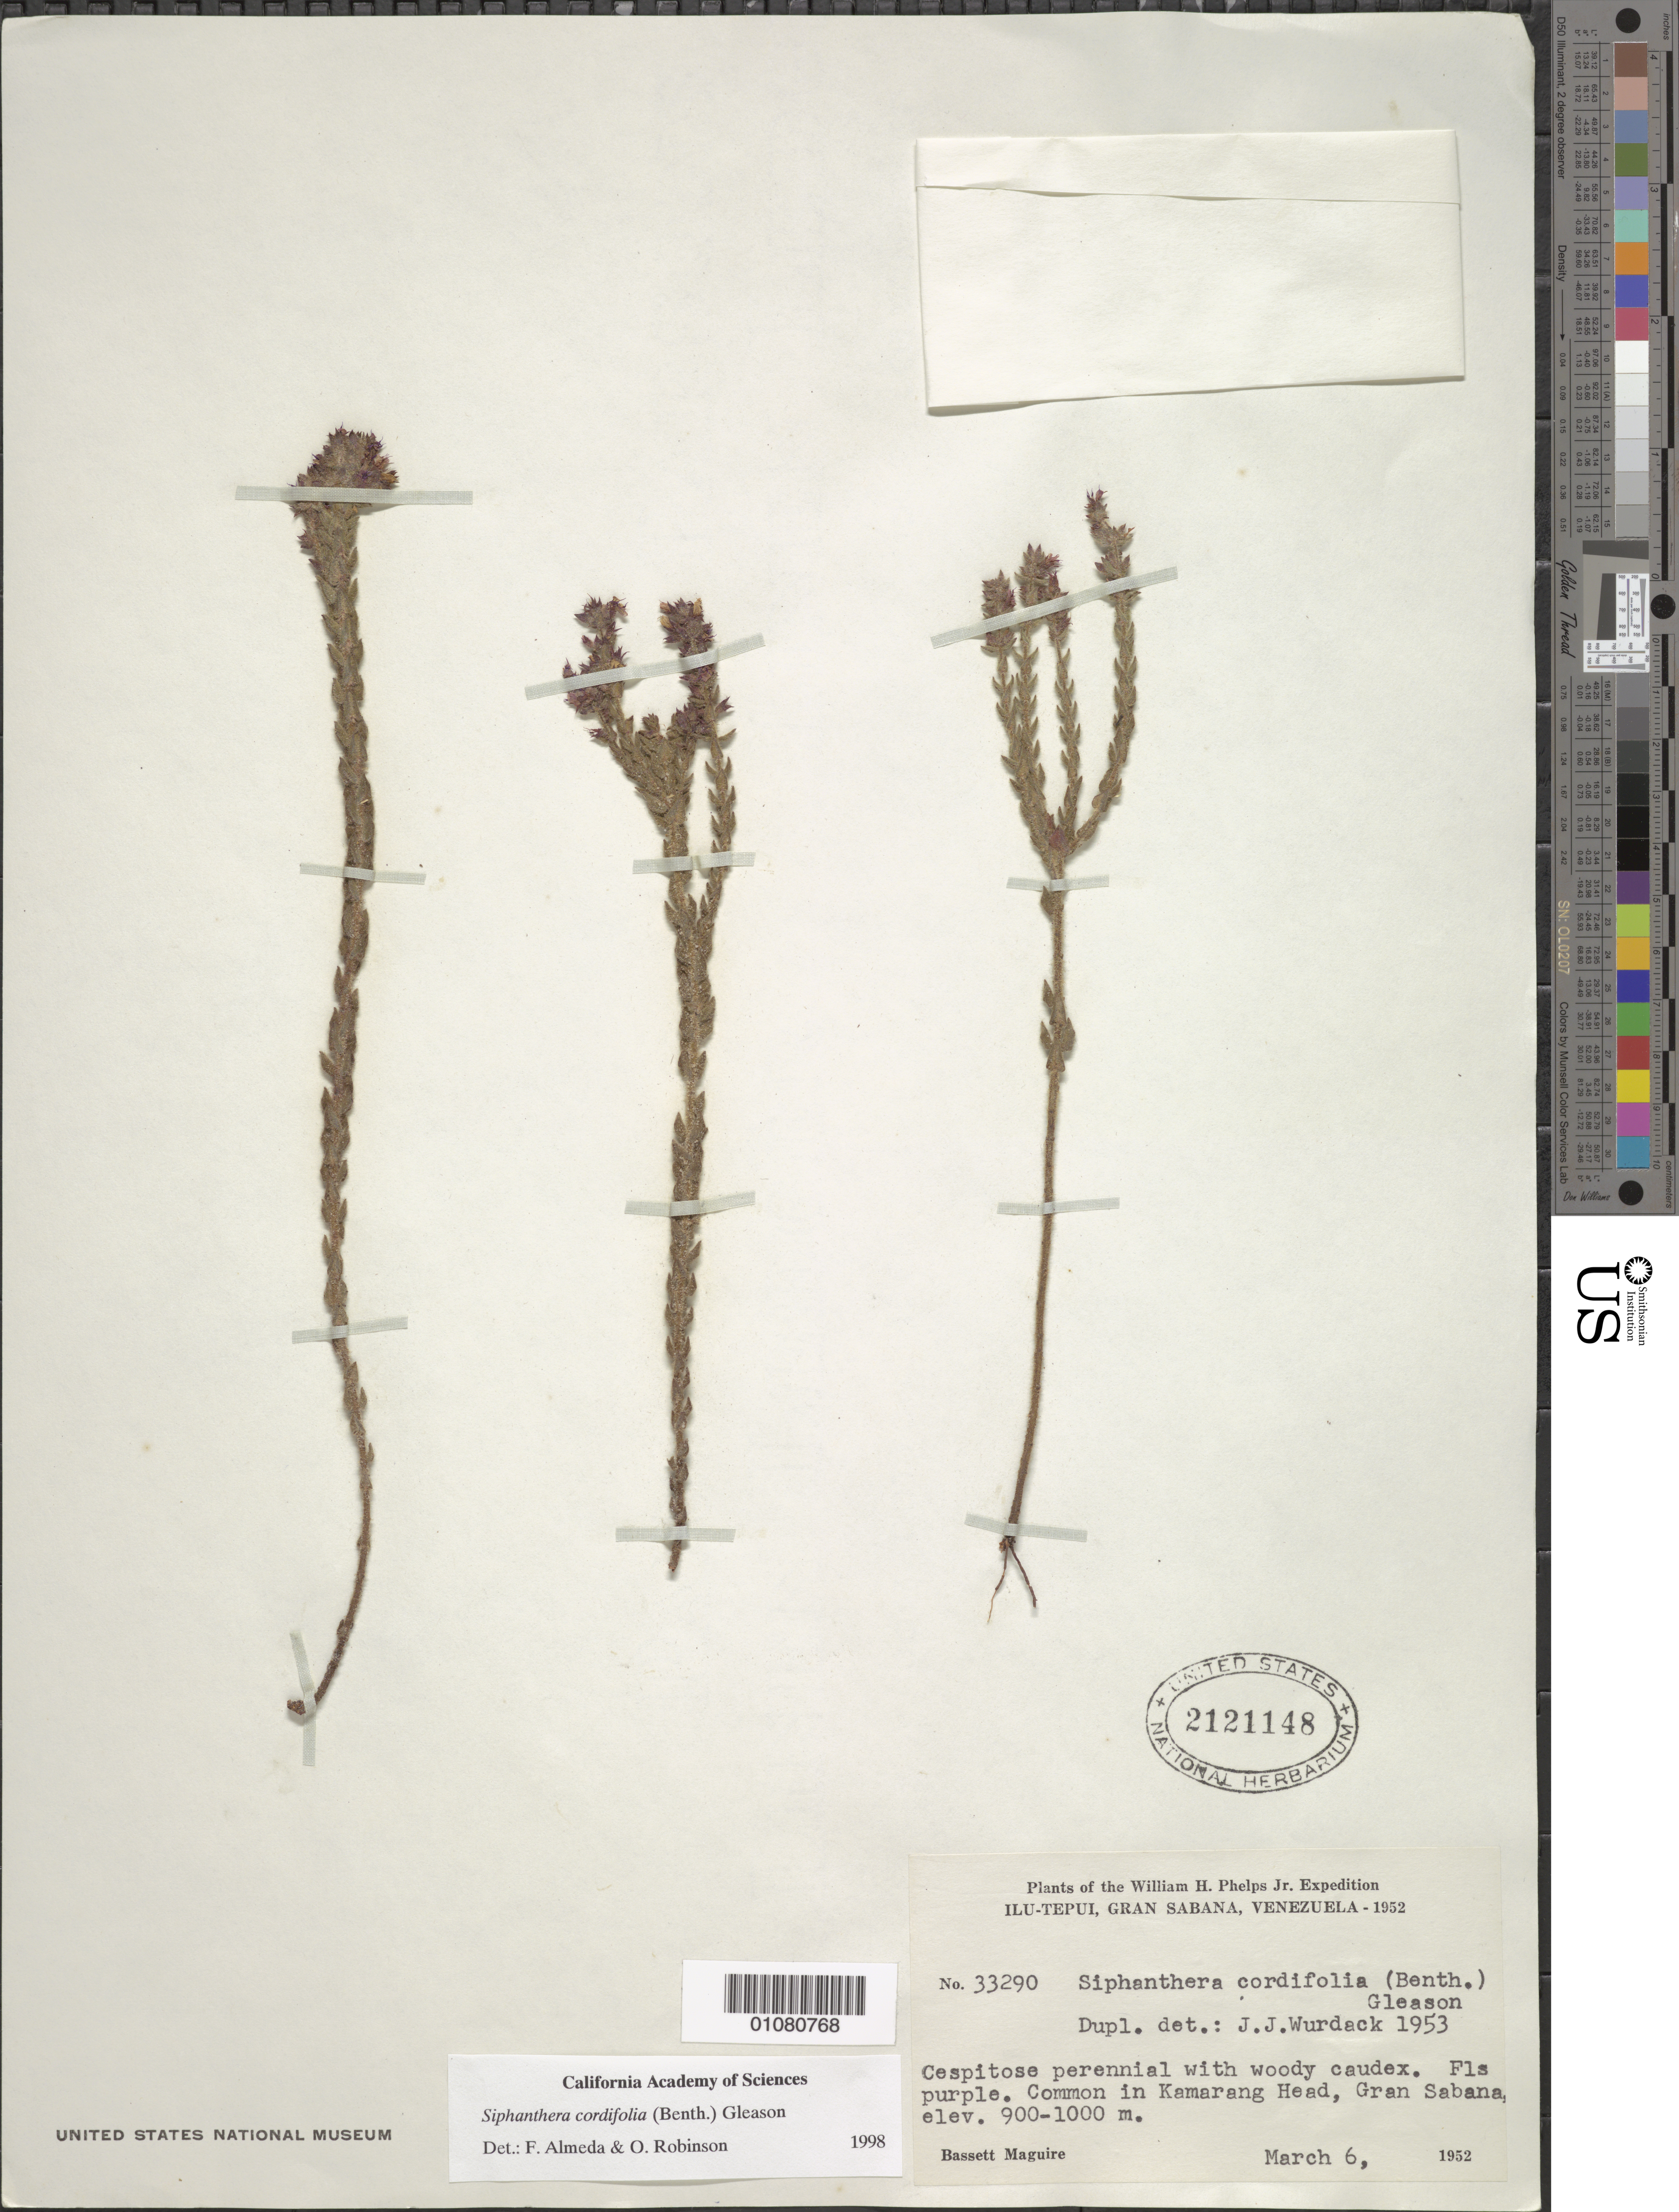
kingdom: Plantae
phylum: Tracheophyta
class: Magnoliopsida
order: Myrtales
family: Melastomataceae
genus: Siphanthera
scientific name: Siphanthera cordifolia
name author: (Benth.) Gleason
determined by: Almeda, F.; Robinson, O.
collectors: B. Maguire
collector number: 33290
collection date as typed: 6-Mar-52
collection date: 1952-03-06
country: Venezuela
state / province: Bolívar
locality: Gran Sabana, Ilu-tepuí, Kamarang Head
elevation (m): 900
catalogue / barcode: US 2121148